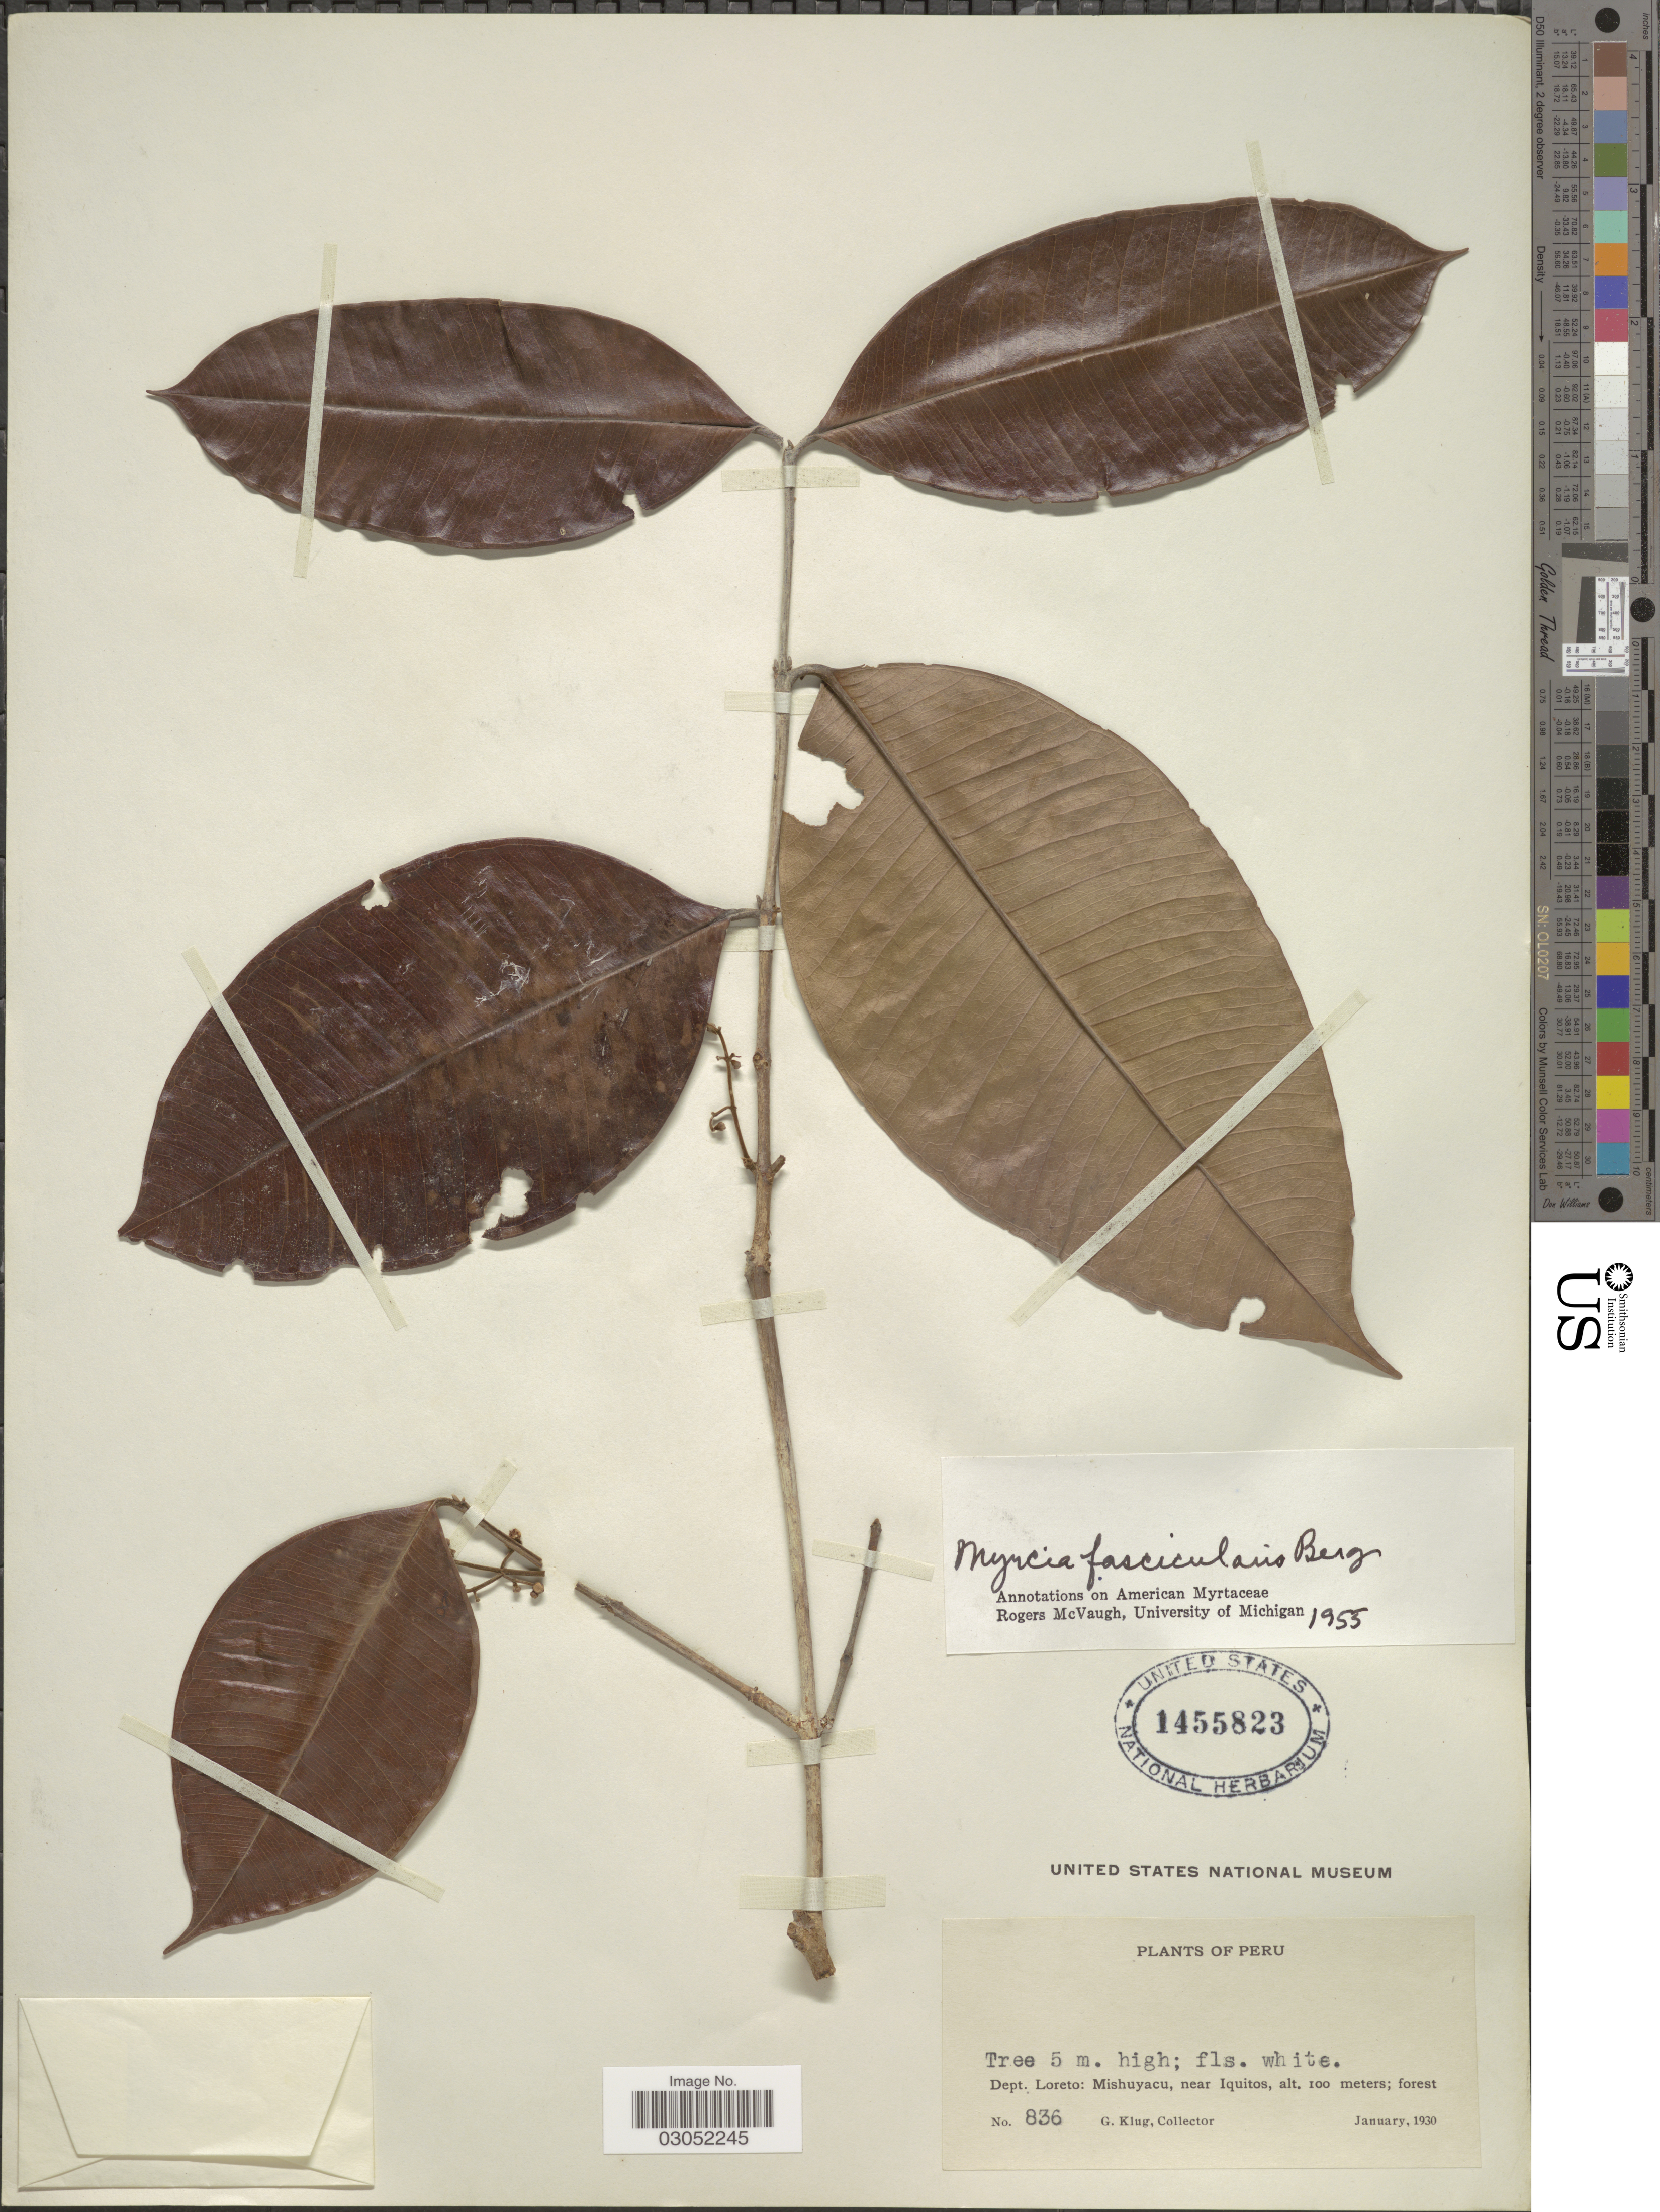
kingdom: Plantae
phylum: Tracheophyta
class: Magnoliopsida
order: Myrtales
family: Myrtaceae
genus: Myrcia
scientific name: Myrcia fascicularis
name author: O. Berg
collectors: G. Klug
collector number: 836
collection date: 1930-01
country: Peru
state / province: Loreto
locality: Dept. Loreto: Mishuyacu, near Iquitos.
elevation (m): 100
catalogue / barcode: US 1455823